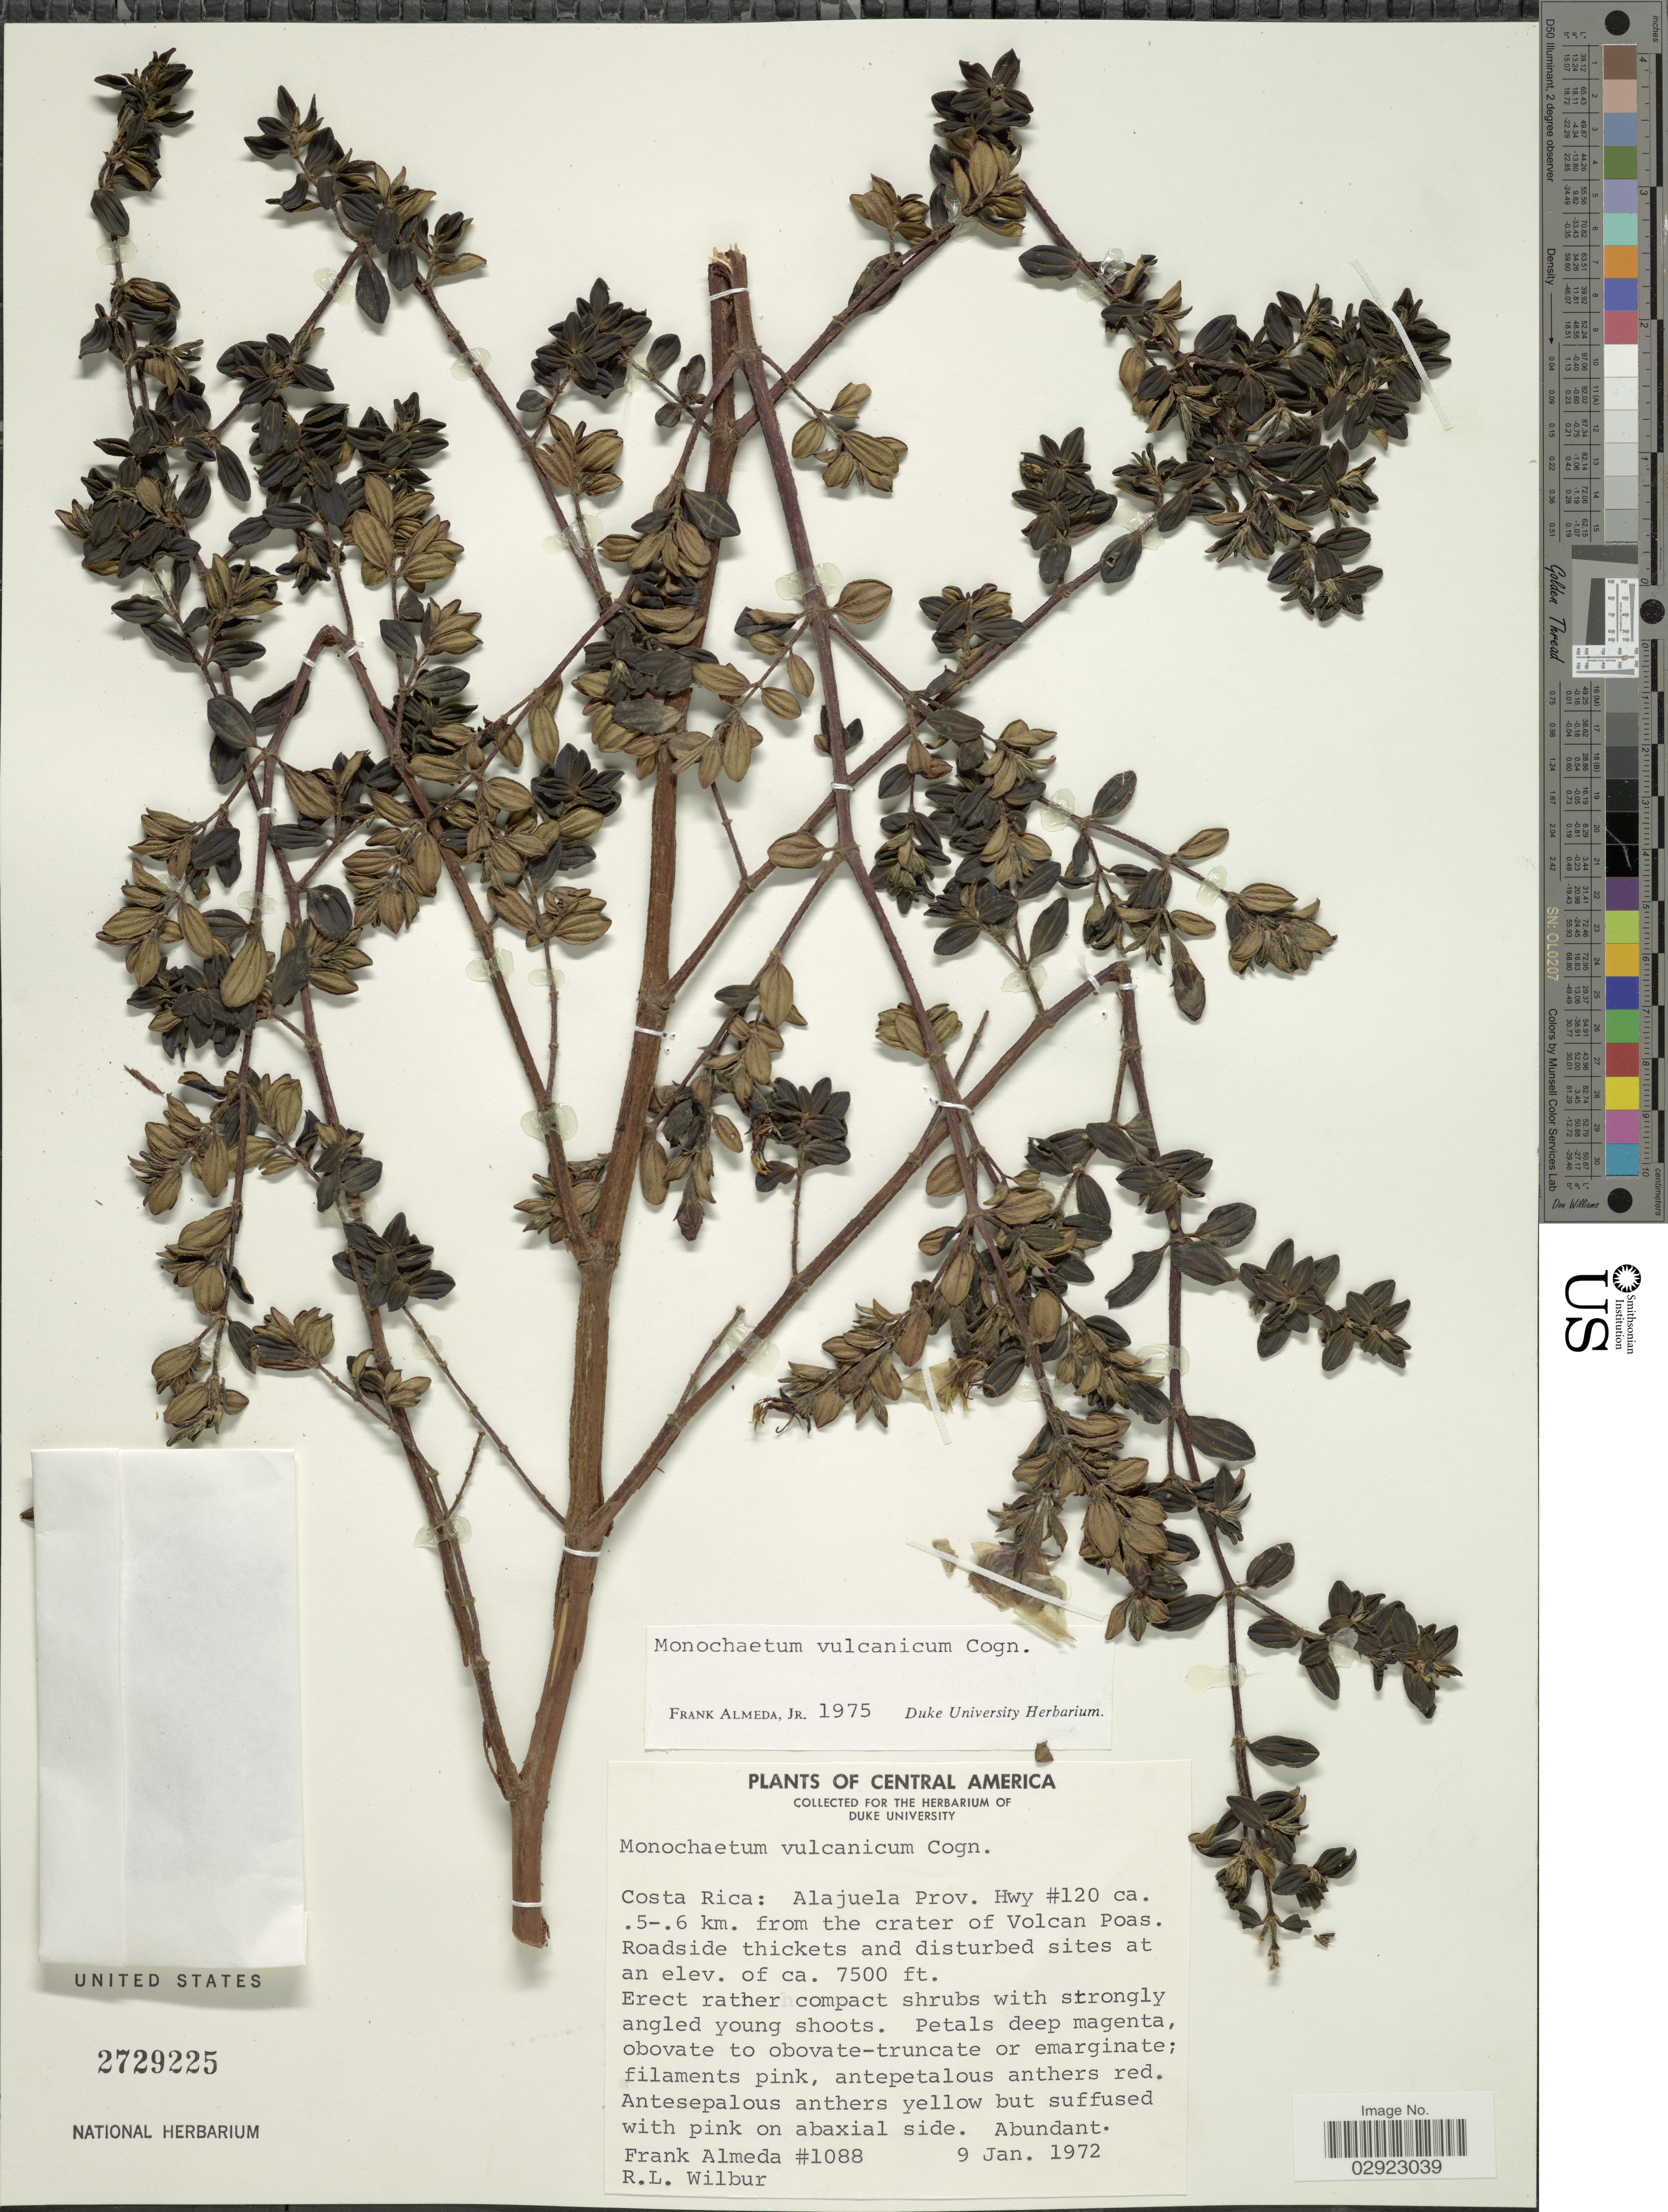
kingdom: Plantae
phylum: Tracheophyta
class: Magnoliopsida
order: Myrtales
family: Melastomataceae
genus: Monochaetum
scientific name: Monochaetum vulcanicum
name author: Cogn.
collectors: F. Almeda & R. L. Wilbur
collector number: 1088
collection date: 1972-01-09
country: Costa Rica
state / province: Alajuela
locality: Costa Rica: Alajuela Prov. Hwy #120 ca. 5-6 km. from the crater of Volcan Poas.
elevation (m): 2286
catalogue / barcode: US 2729225